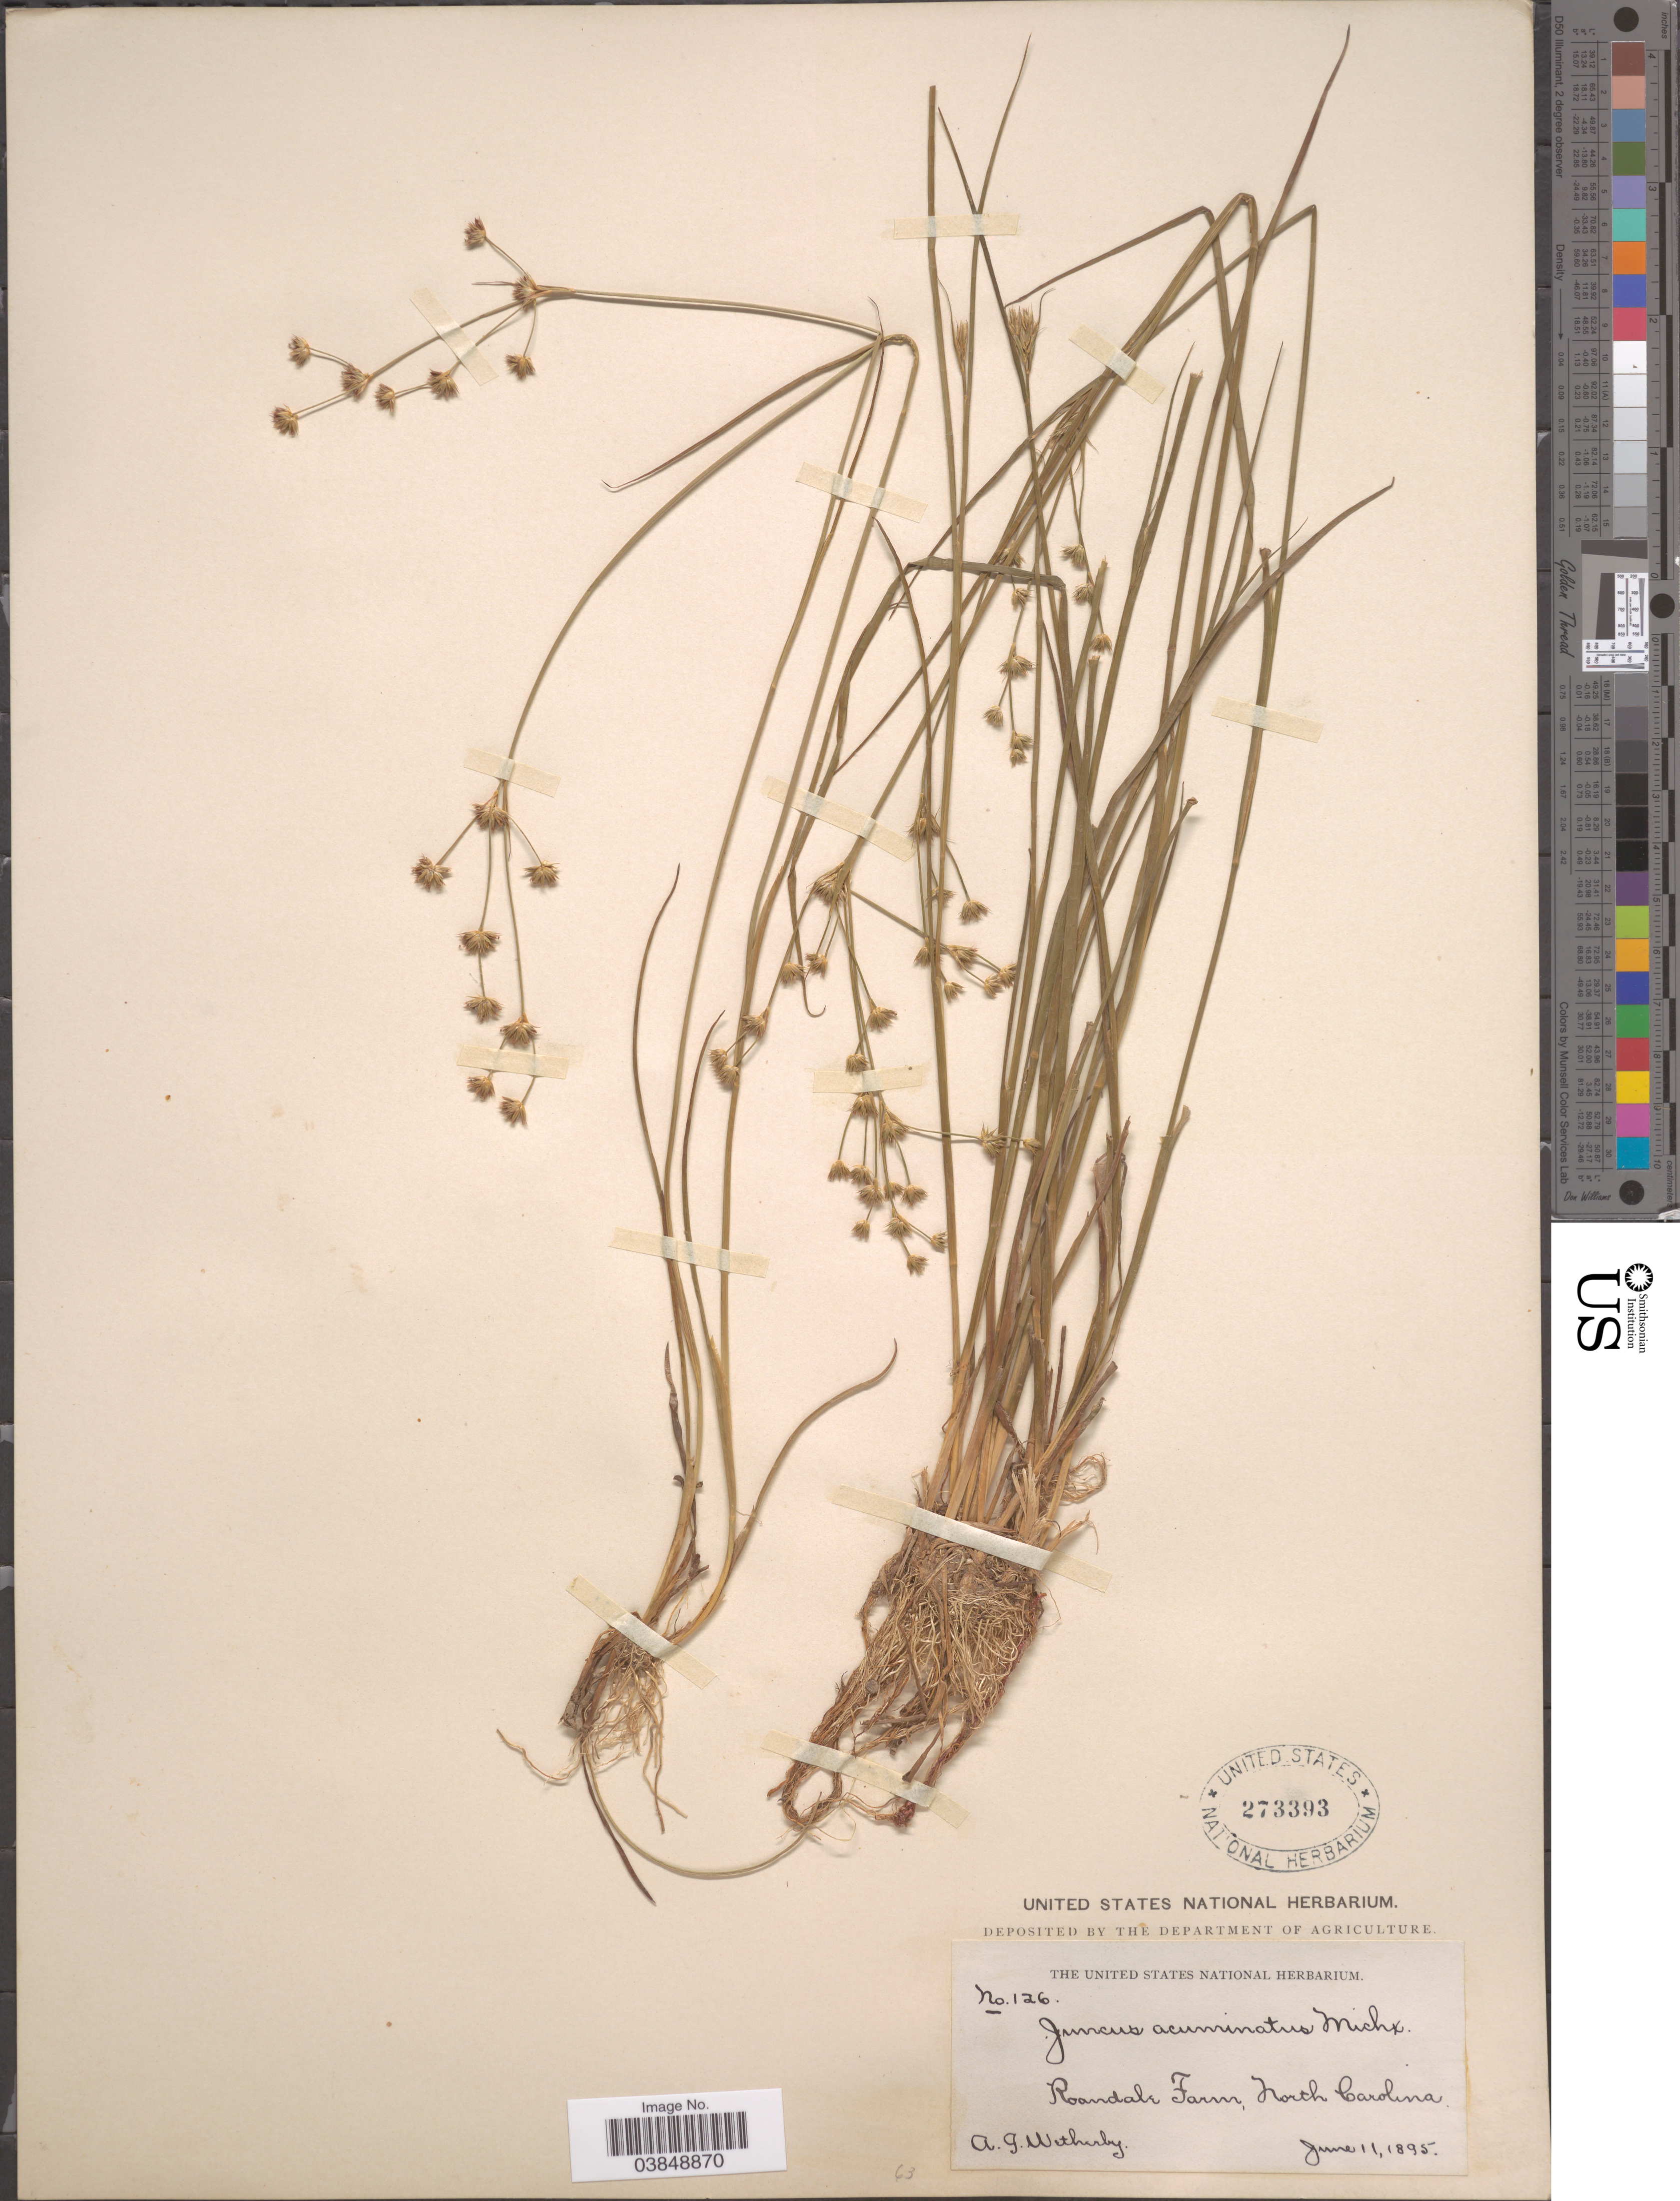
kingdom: Plantae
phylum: Tracheophyta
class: Liliopsida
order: Poales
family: Juncaceae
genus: Juncus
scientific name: Juncus acuminatus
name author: Michx.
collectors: A. Wetherby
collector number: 126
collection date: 1895-06-11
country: United States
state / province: North Carolina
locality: Roandale Farm.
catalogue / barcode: US 273393